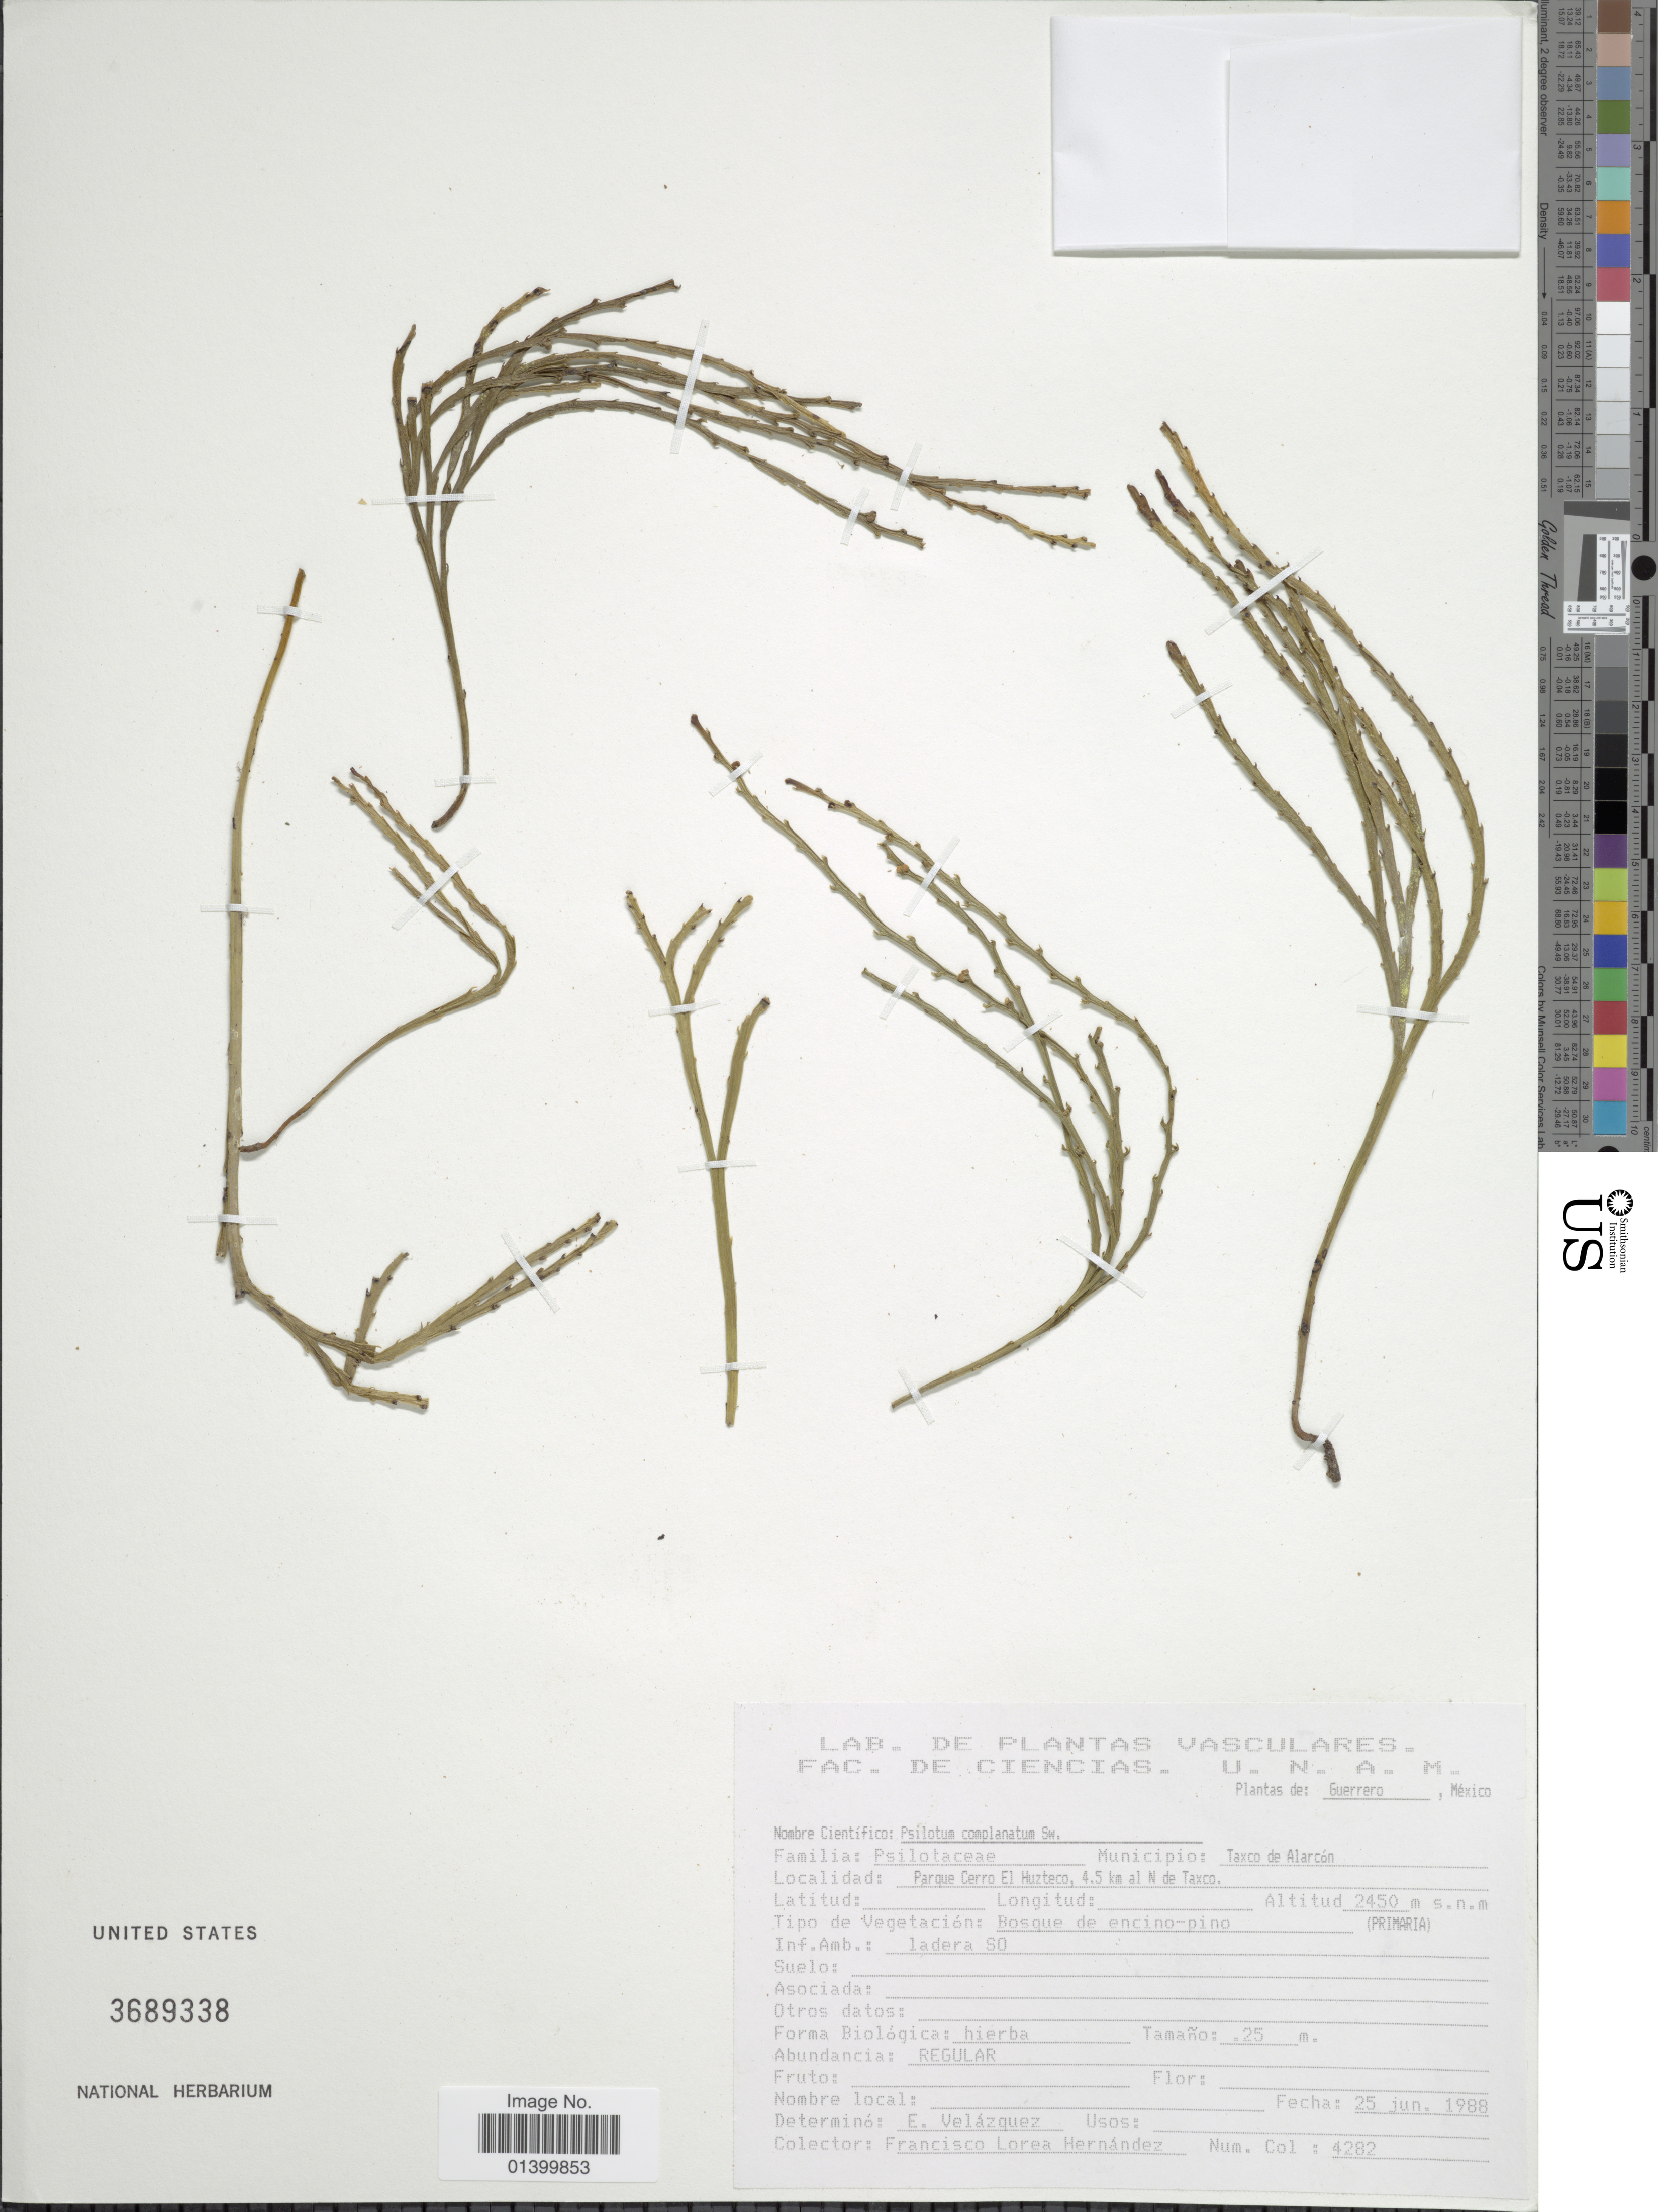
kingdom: Plantae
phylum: Tracheophyta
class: Polypodiopsida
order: Psilotales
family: Psilotaceae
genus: Psilotum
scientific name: Psilotum complanatum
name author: Sw.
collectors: F. G. Lorea-Hernández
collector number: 4282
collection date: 1988-06-25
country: Mexico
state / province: Guerrero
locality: Plantes de: Guerrero, México. Municipio: Taxco de Alarcón. Parque Cerro El Huzteco, 4.5 km al N de Taxco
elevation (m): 2450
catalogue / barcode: US 3689338